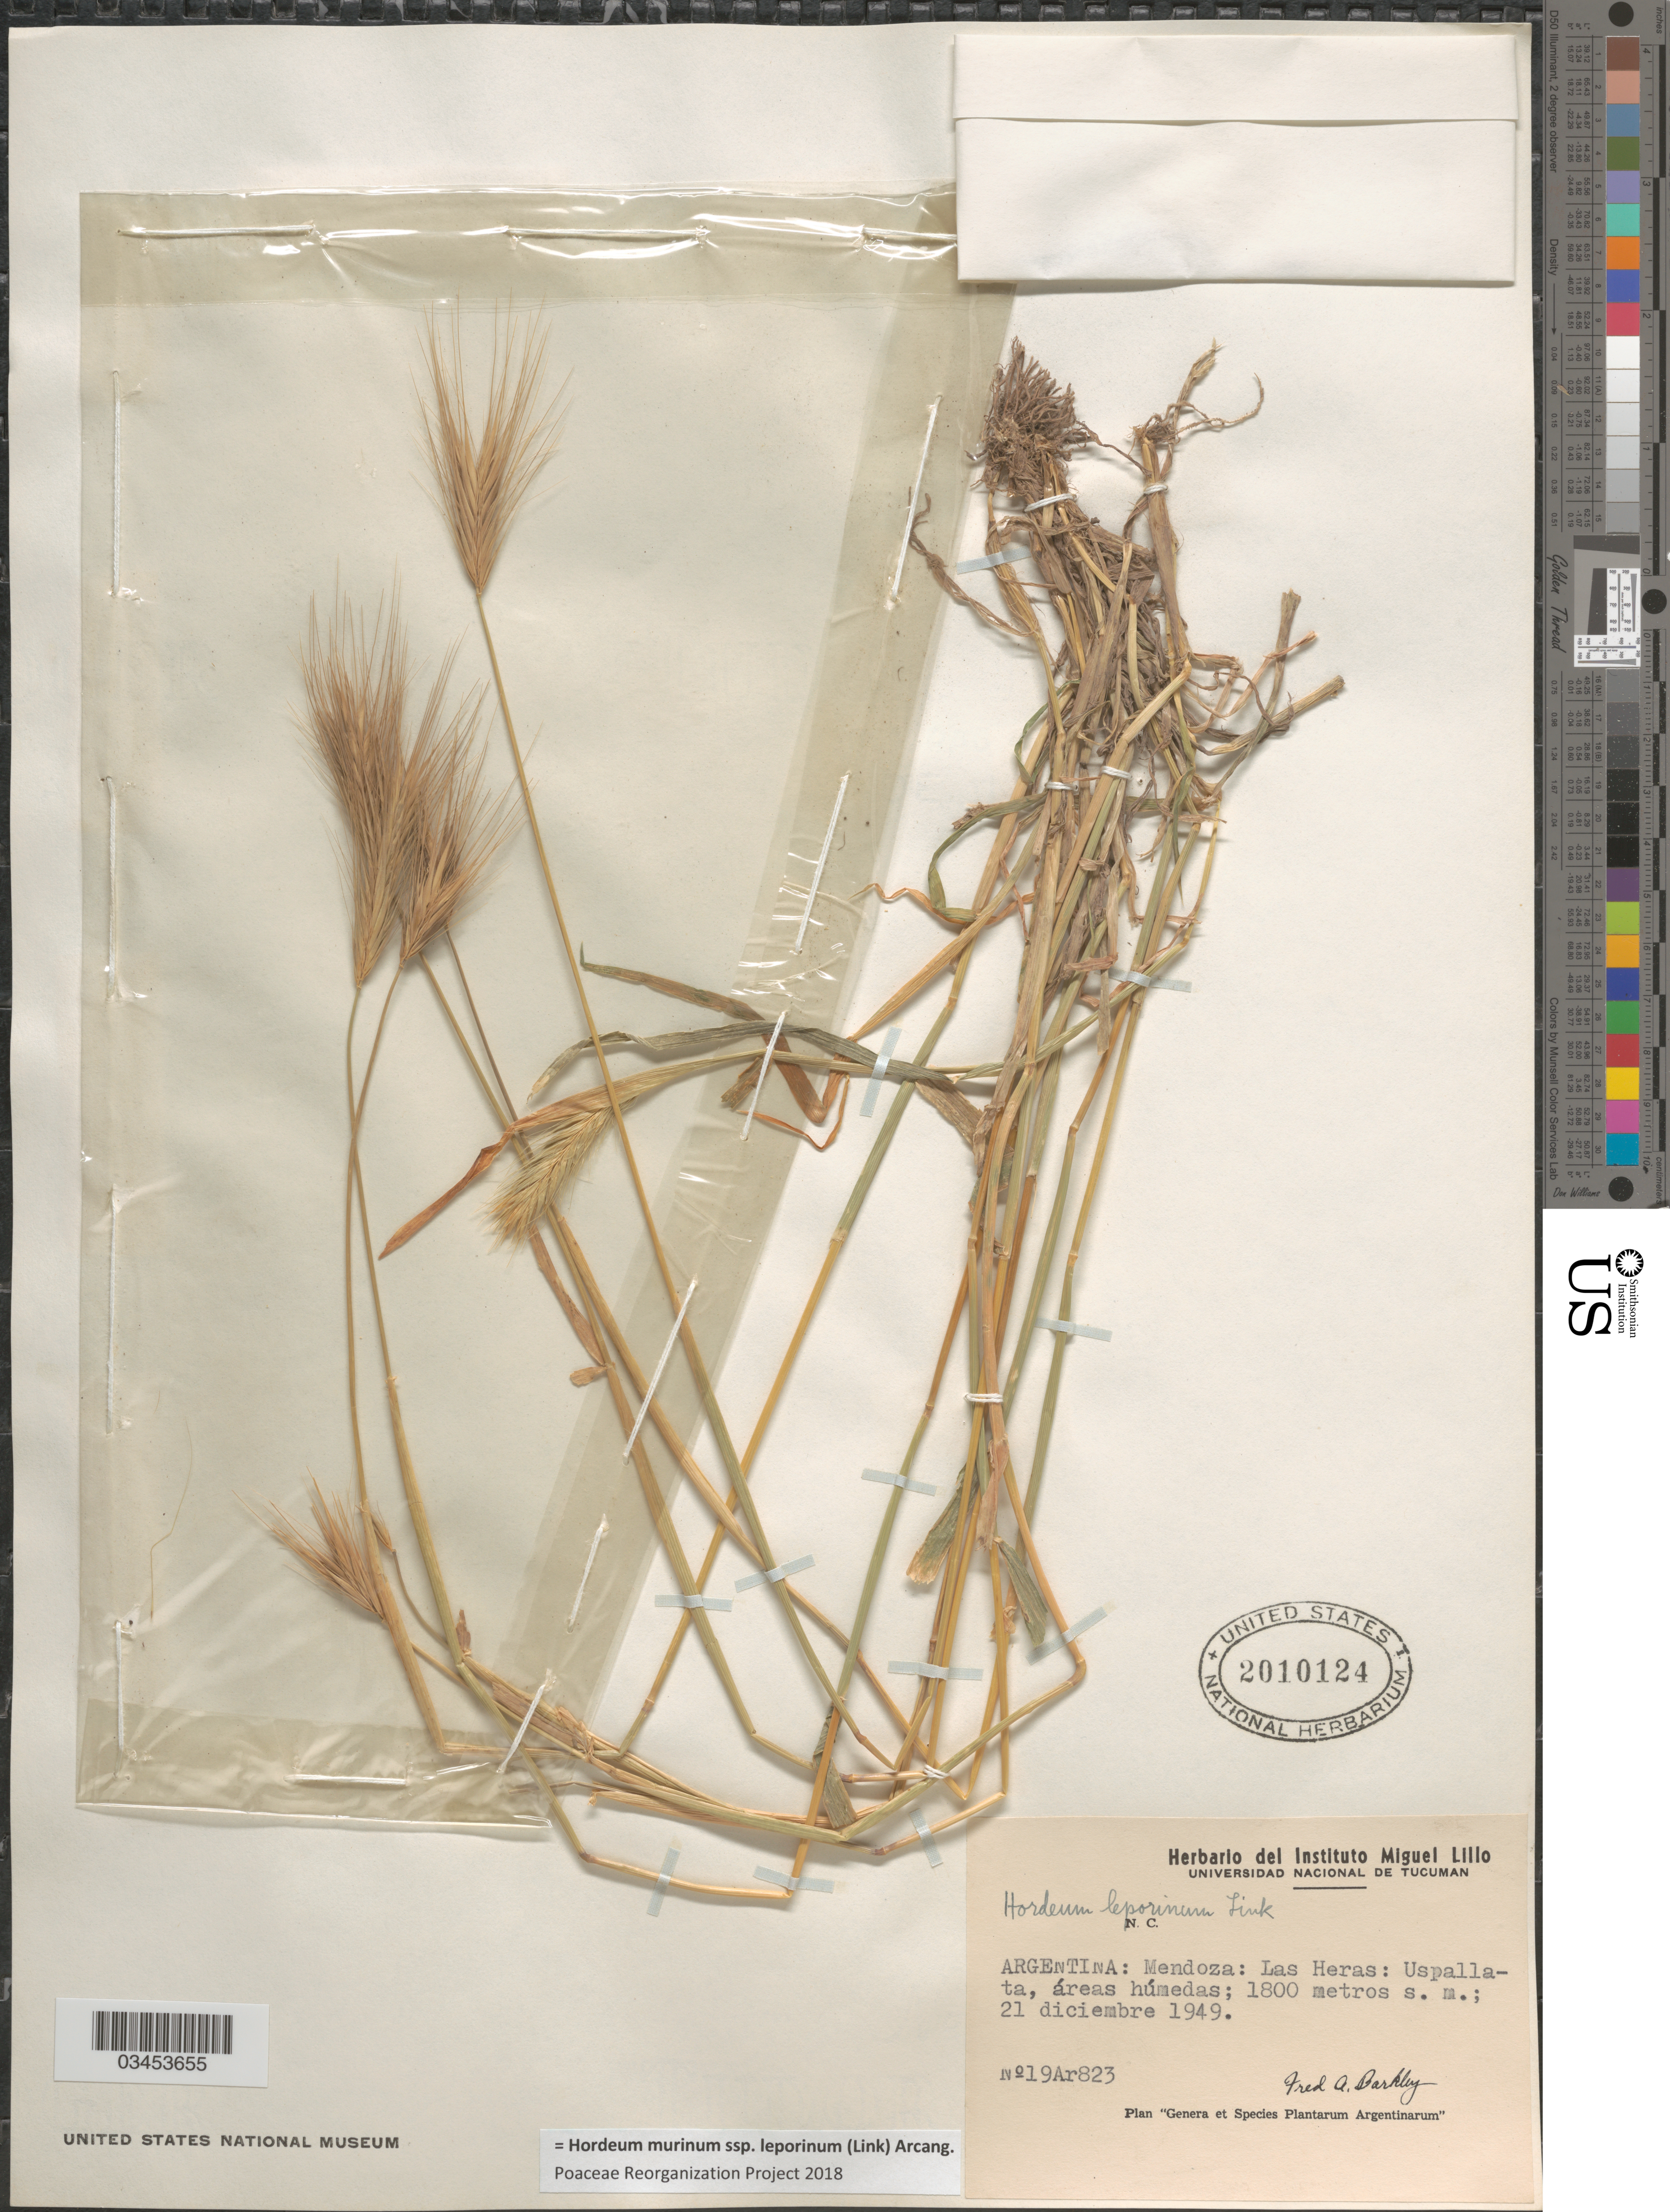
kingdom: Plantae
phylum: Tracheophyta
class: Liliopsida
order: Poales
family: Poaceae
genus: Hordeum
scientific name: Hordeum murinum subsp. leporinum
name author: (Link) Arcang.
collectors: F. A. Barkley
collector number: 19Ar823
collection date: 1949-12-21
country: Argentina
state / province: Mendoza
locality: Las Heras: Uspallata, áreas húmedas.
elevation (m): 1800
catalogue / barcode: US 2010124